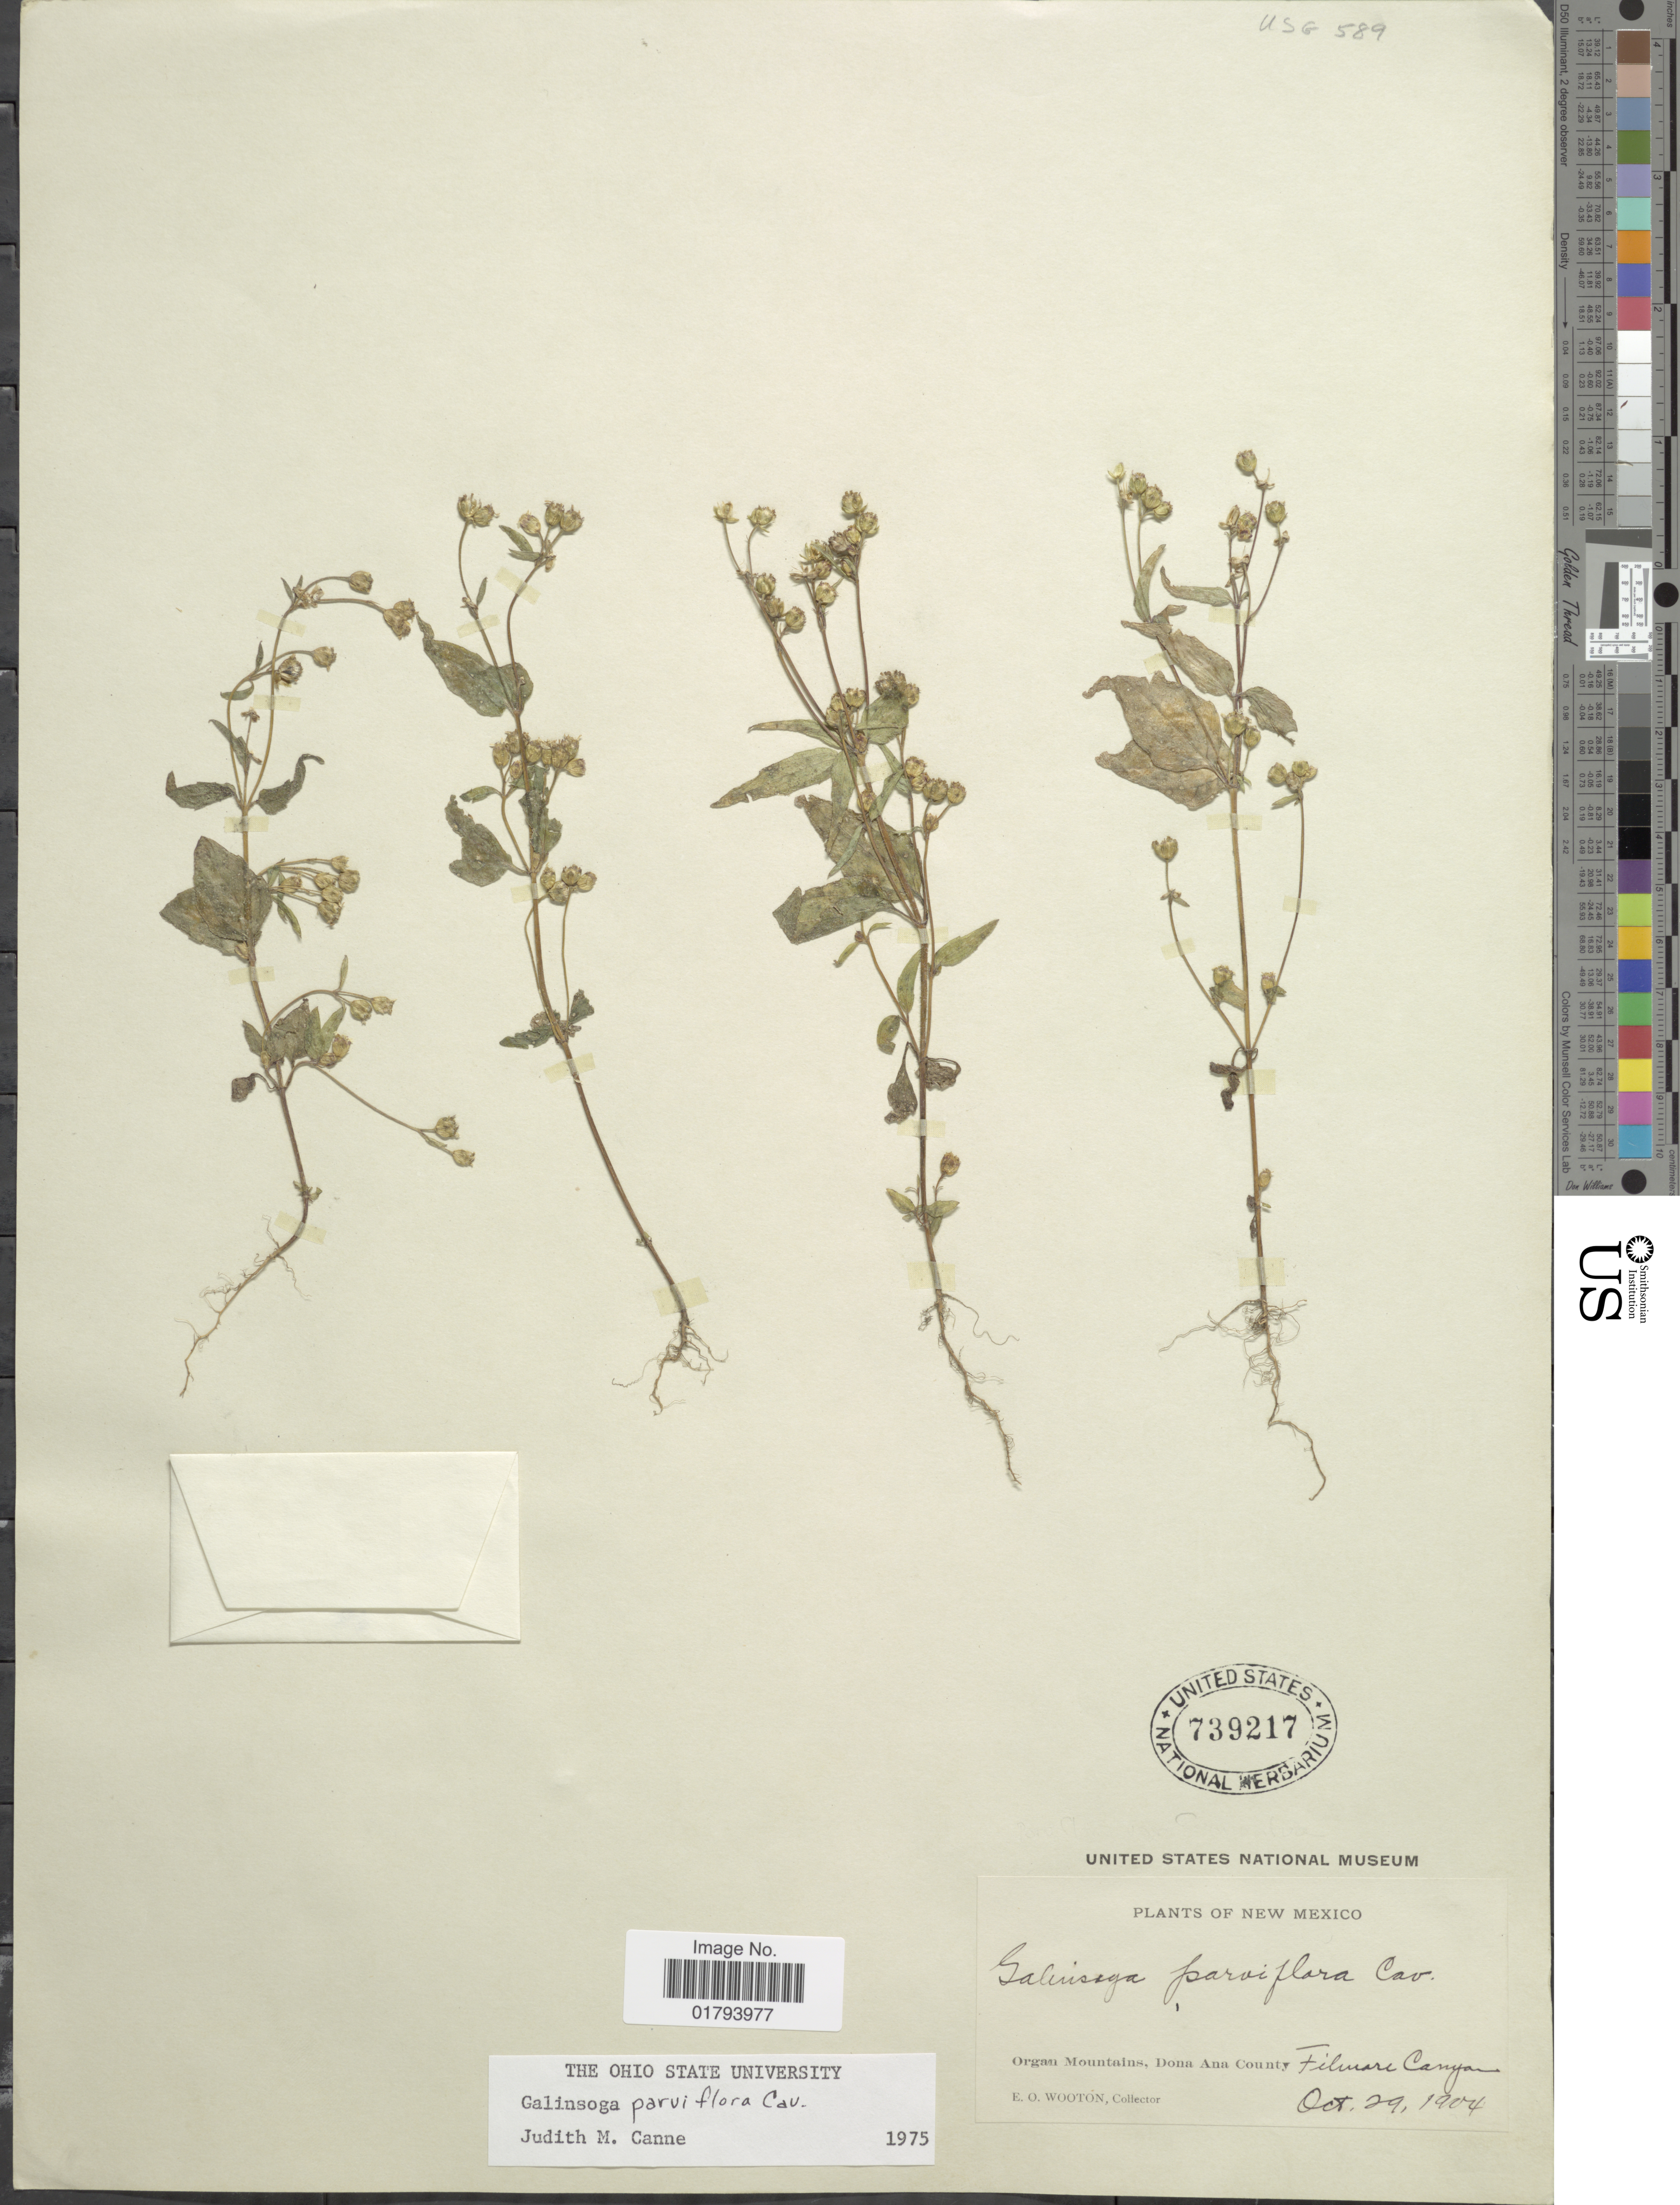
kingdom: Plantae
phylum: Tracheophyta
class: Magnoliopsida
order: Asterales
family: Asteraceae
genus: Galinsoga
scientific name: Galinsoga parviflora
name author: Cav.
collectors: E. O. Wooton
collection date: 1904-10-29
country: United States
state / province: New Mexico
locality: Organ Mountains, Dona Ana County, Filmare Canyon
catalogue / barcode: US 739217